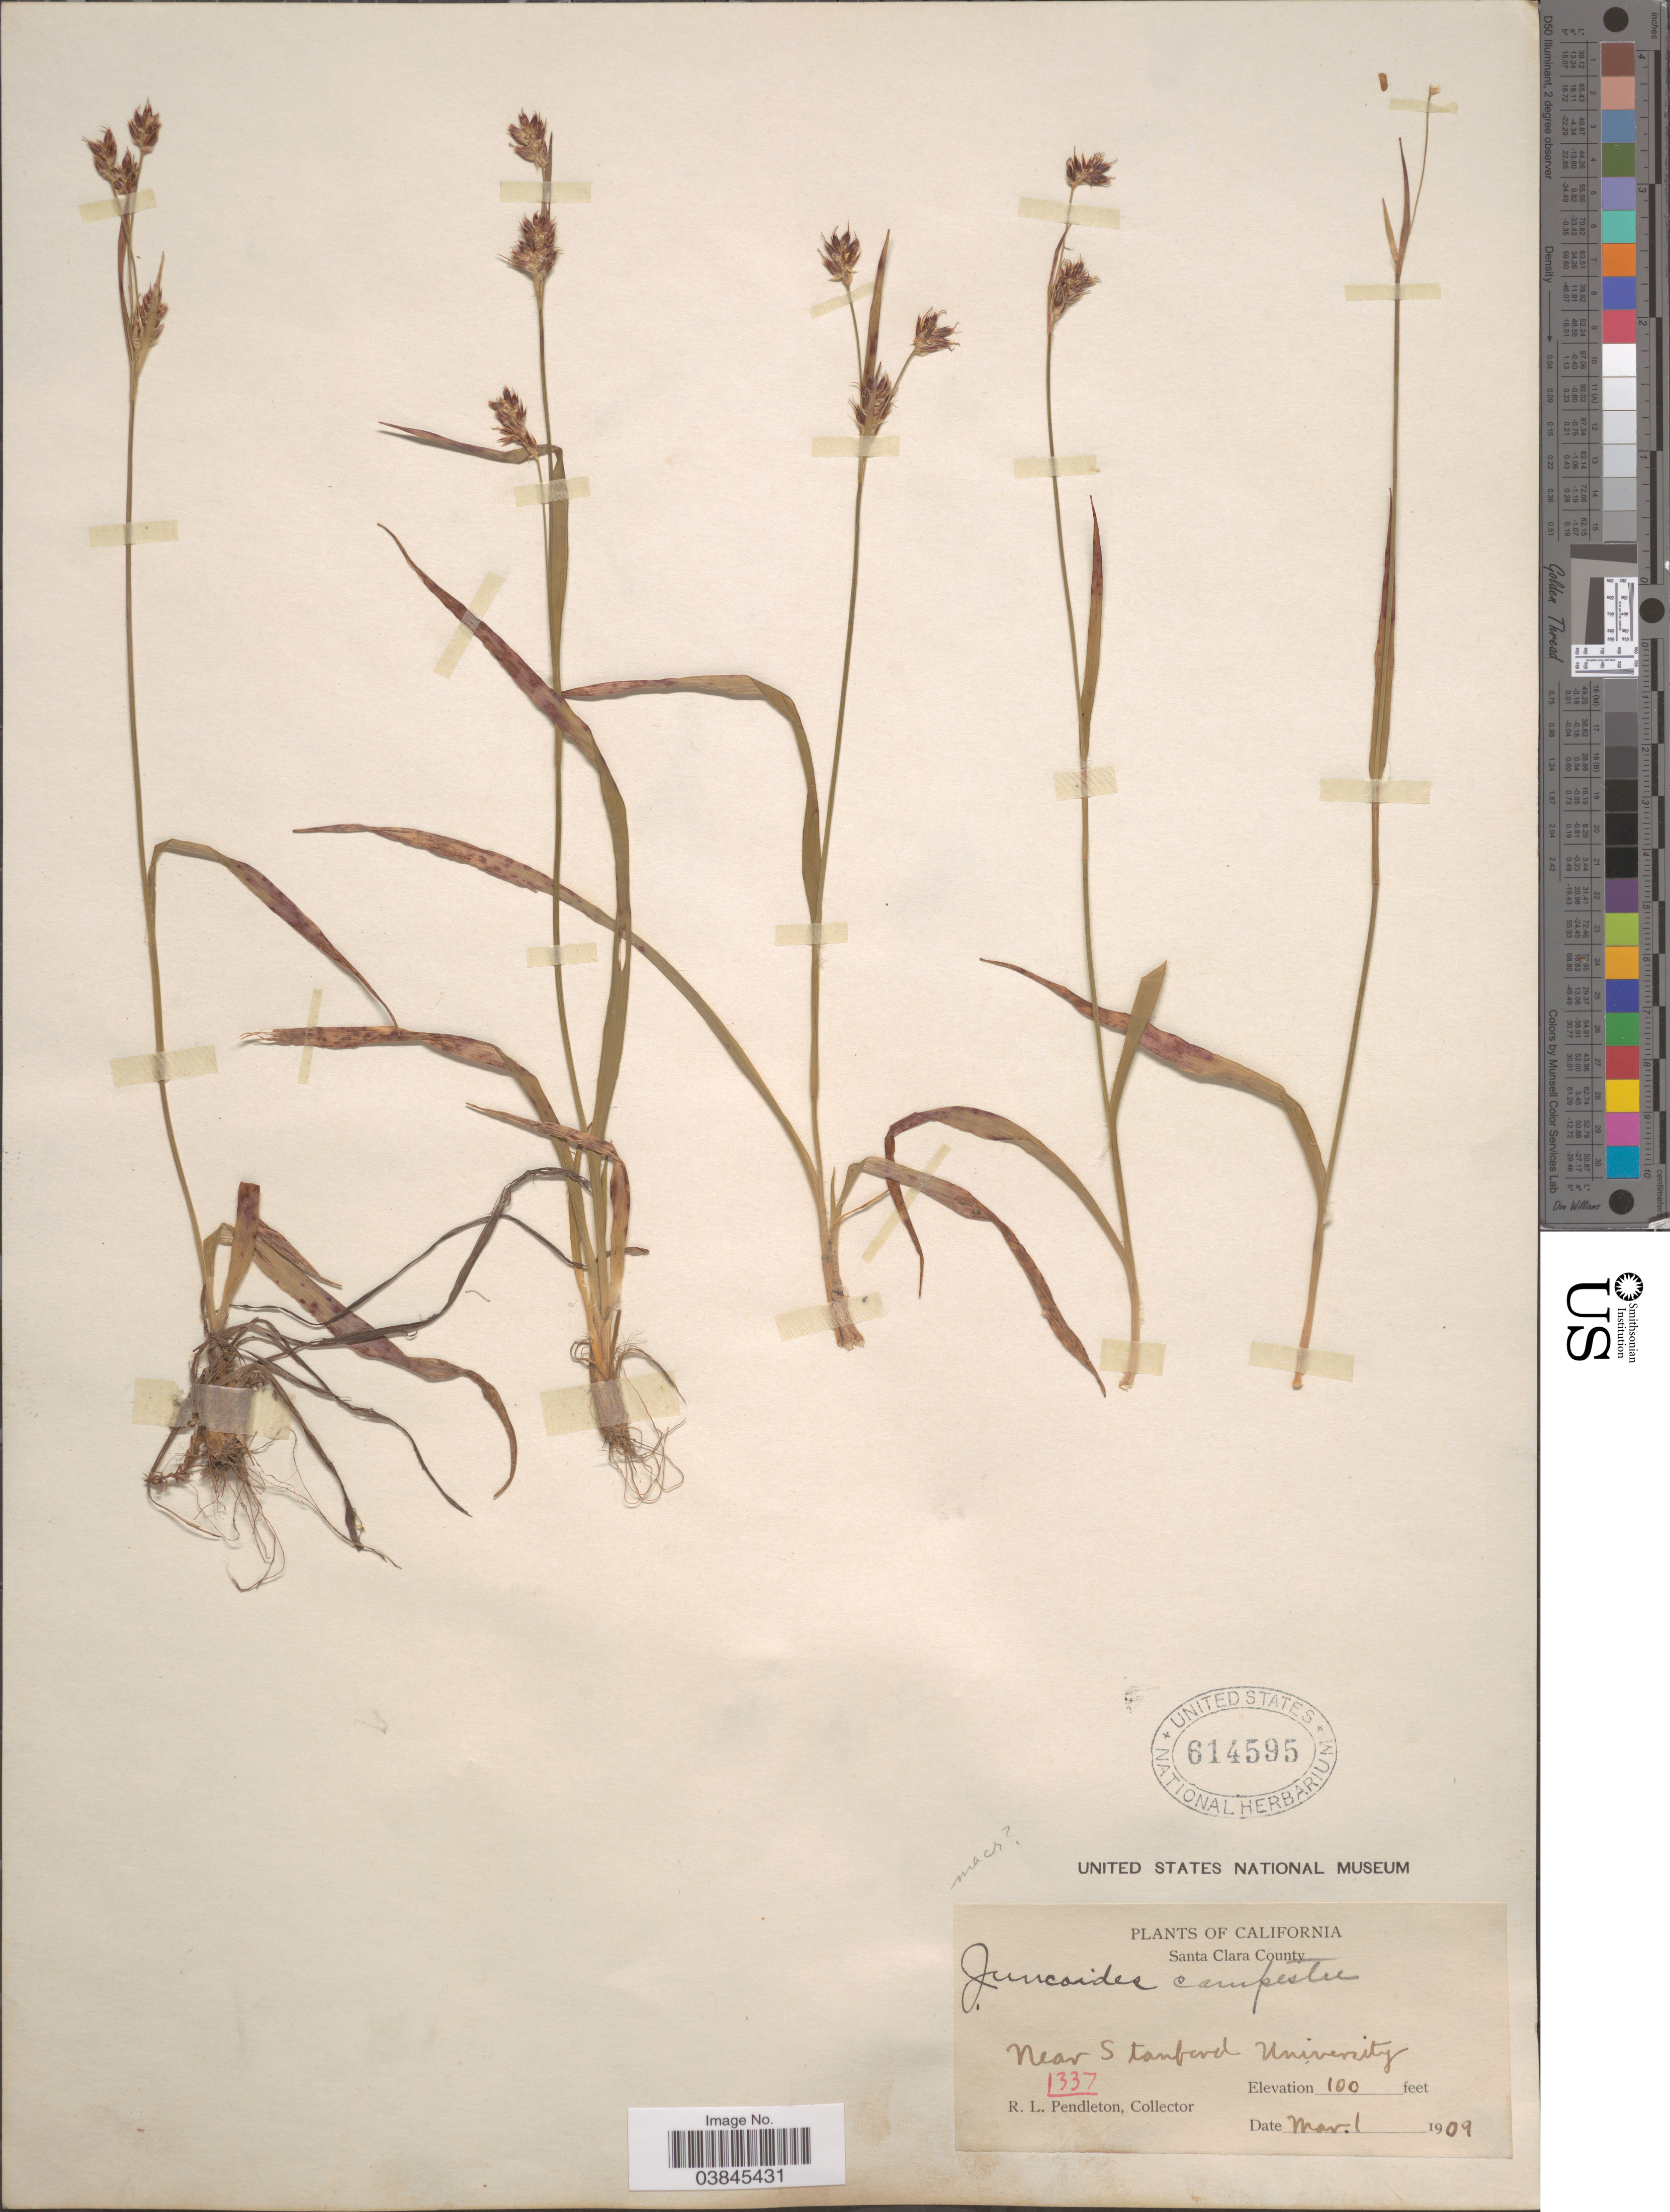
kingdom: Plantae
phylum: Tracheophyta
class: Liliopsida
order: Poales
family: Juncaceae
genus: Luzula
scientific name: Luzula campestris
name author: (L.) DC.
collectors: R. Pendleton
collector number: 1337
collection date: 1909-03-01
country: United States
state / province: California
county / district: Santa Clara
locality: Santa Clara County. Near Stanford University.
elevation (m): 30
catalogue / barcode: US 614595